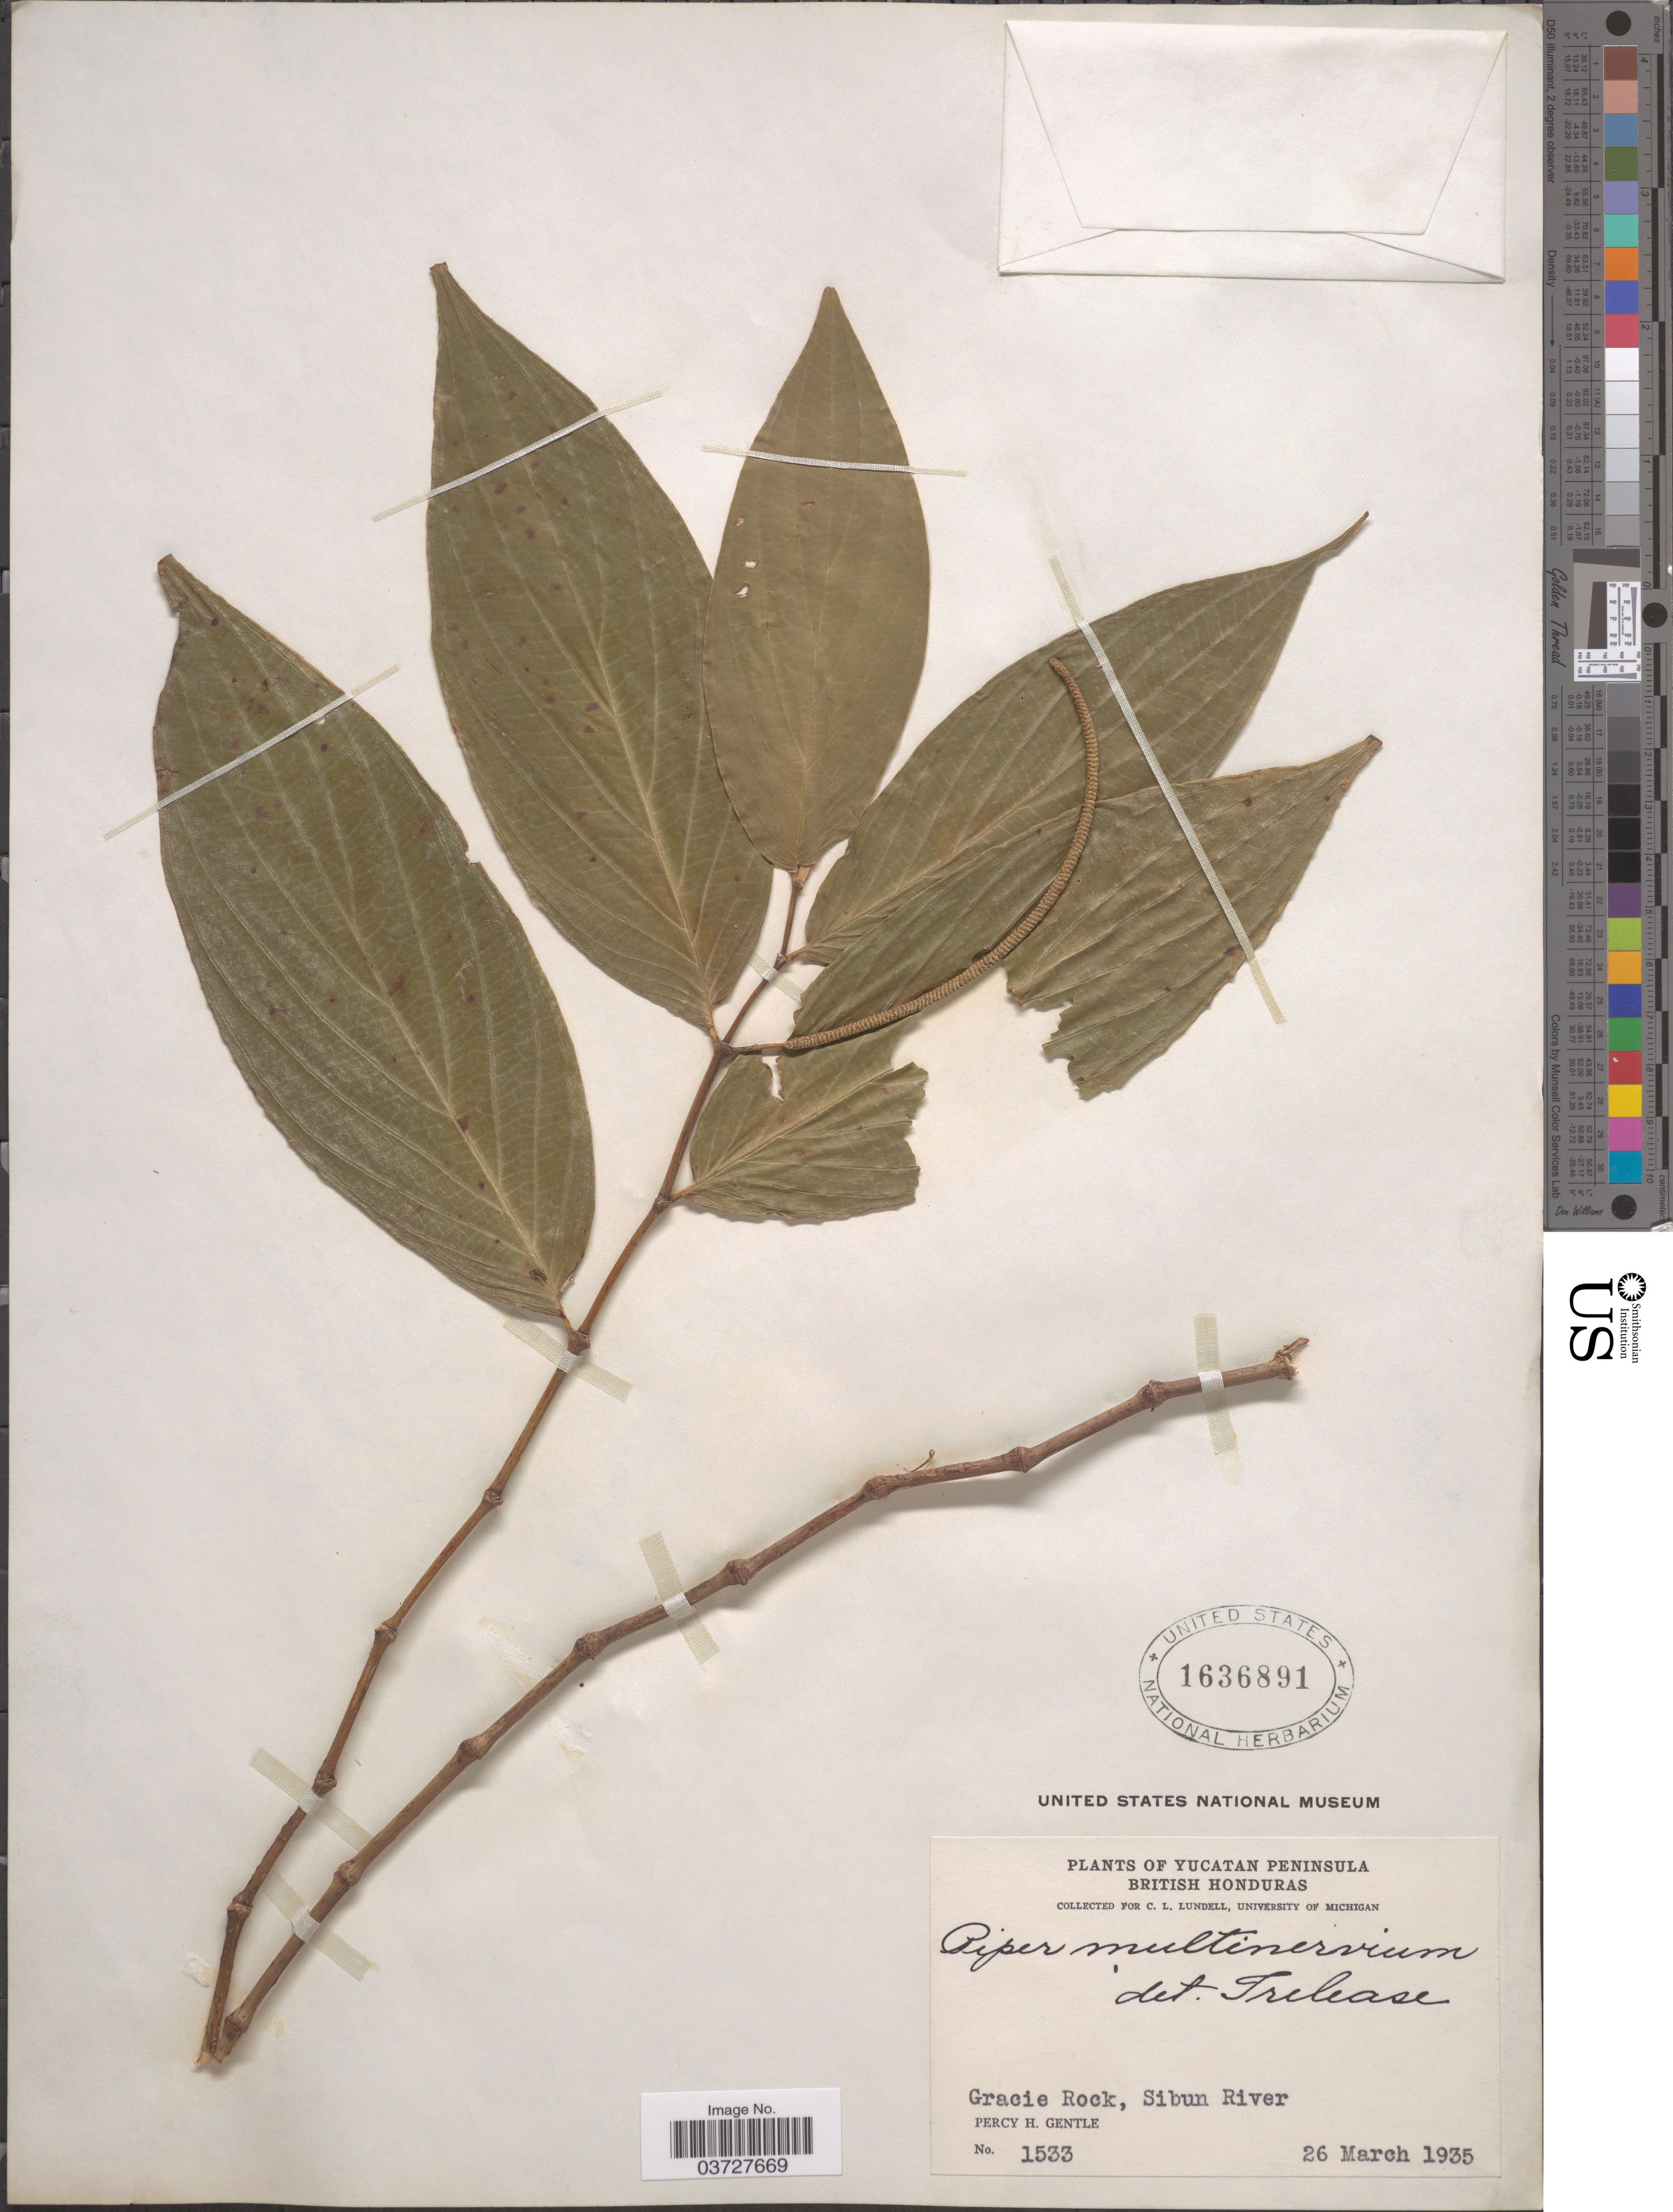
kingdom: Plantae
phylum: Tracheophyta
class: Magnoliopsida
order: Piperales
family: Piperaceae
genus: Piper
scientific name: Piper multinervium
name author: M. Martens & Galeotti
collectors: P. H. Gentle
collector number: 1533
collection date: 1935-03-26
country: Belize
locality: Yucatan Peninsula. British Honduras. Gracie Rock, Sibun River.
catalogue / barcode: US 1636891